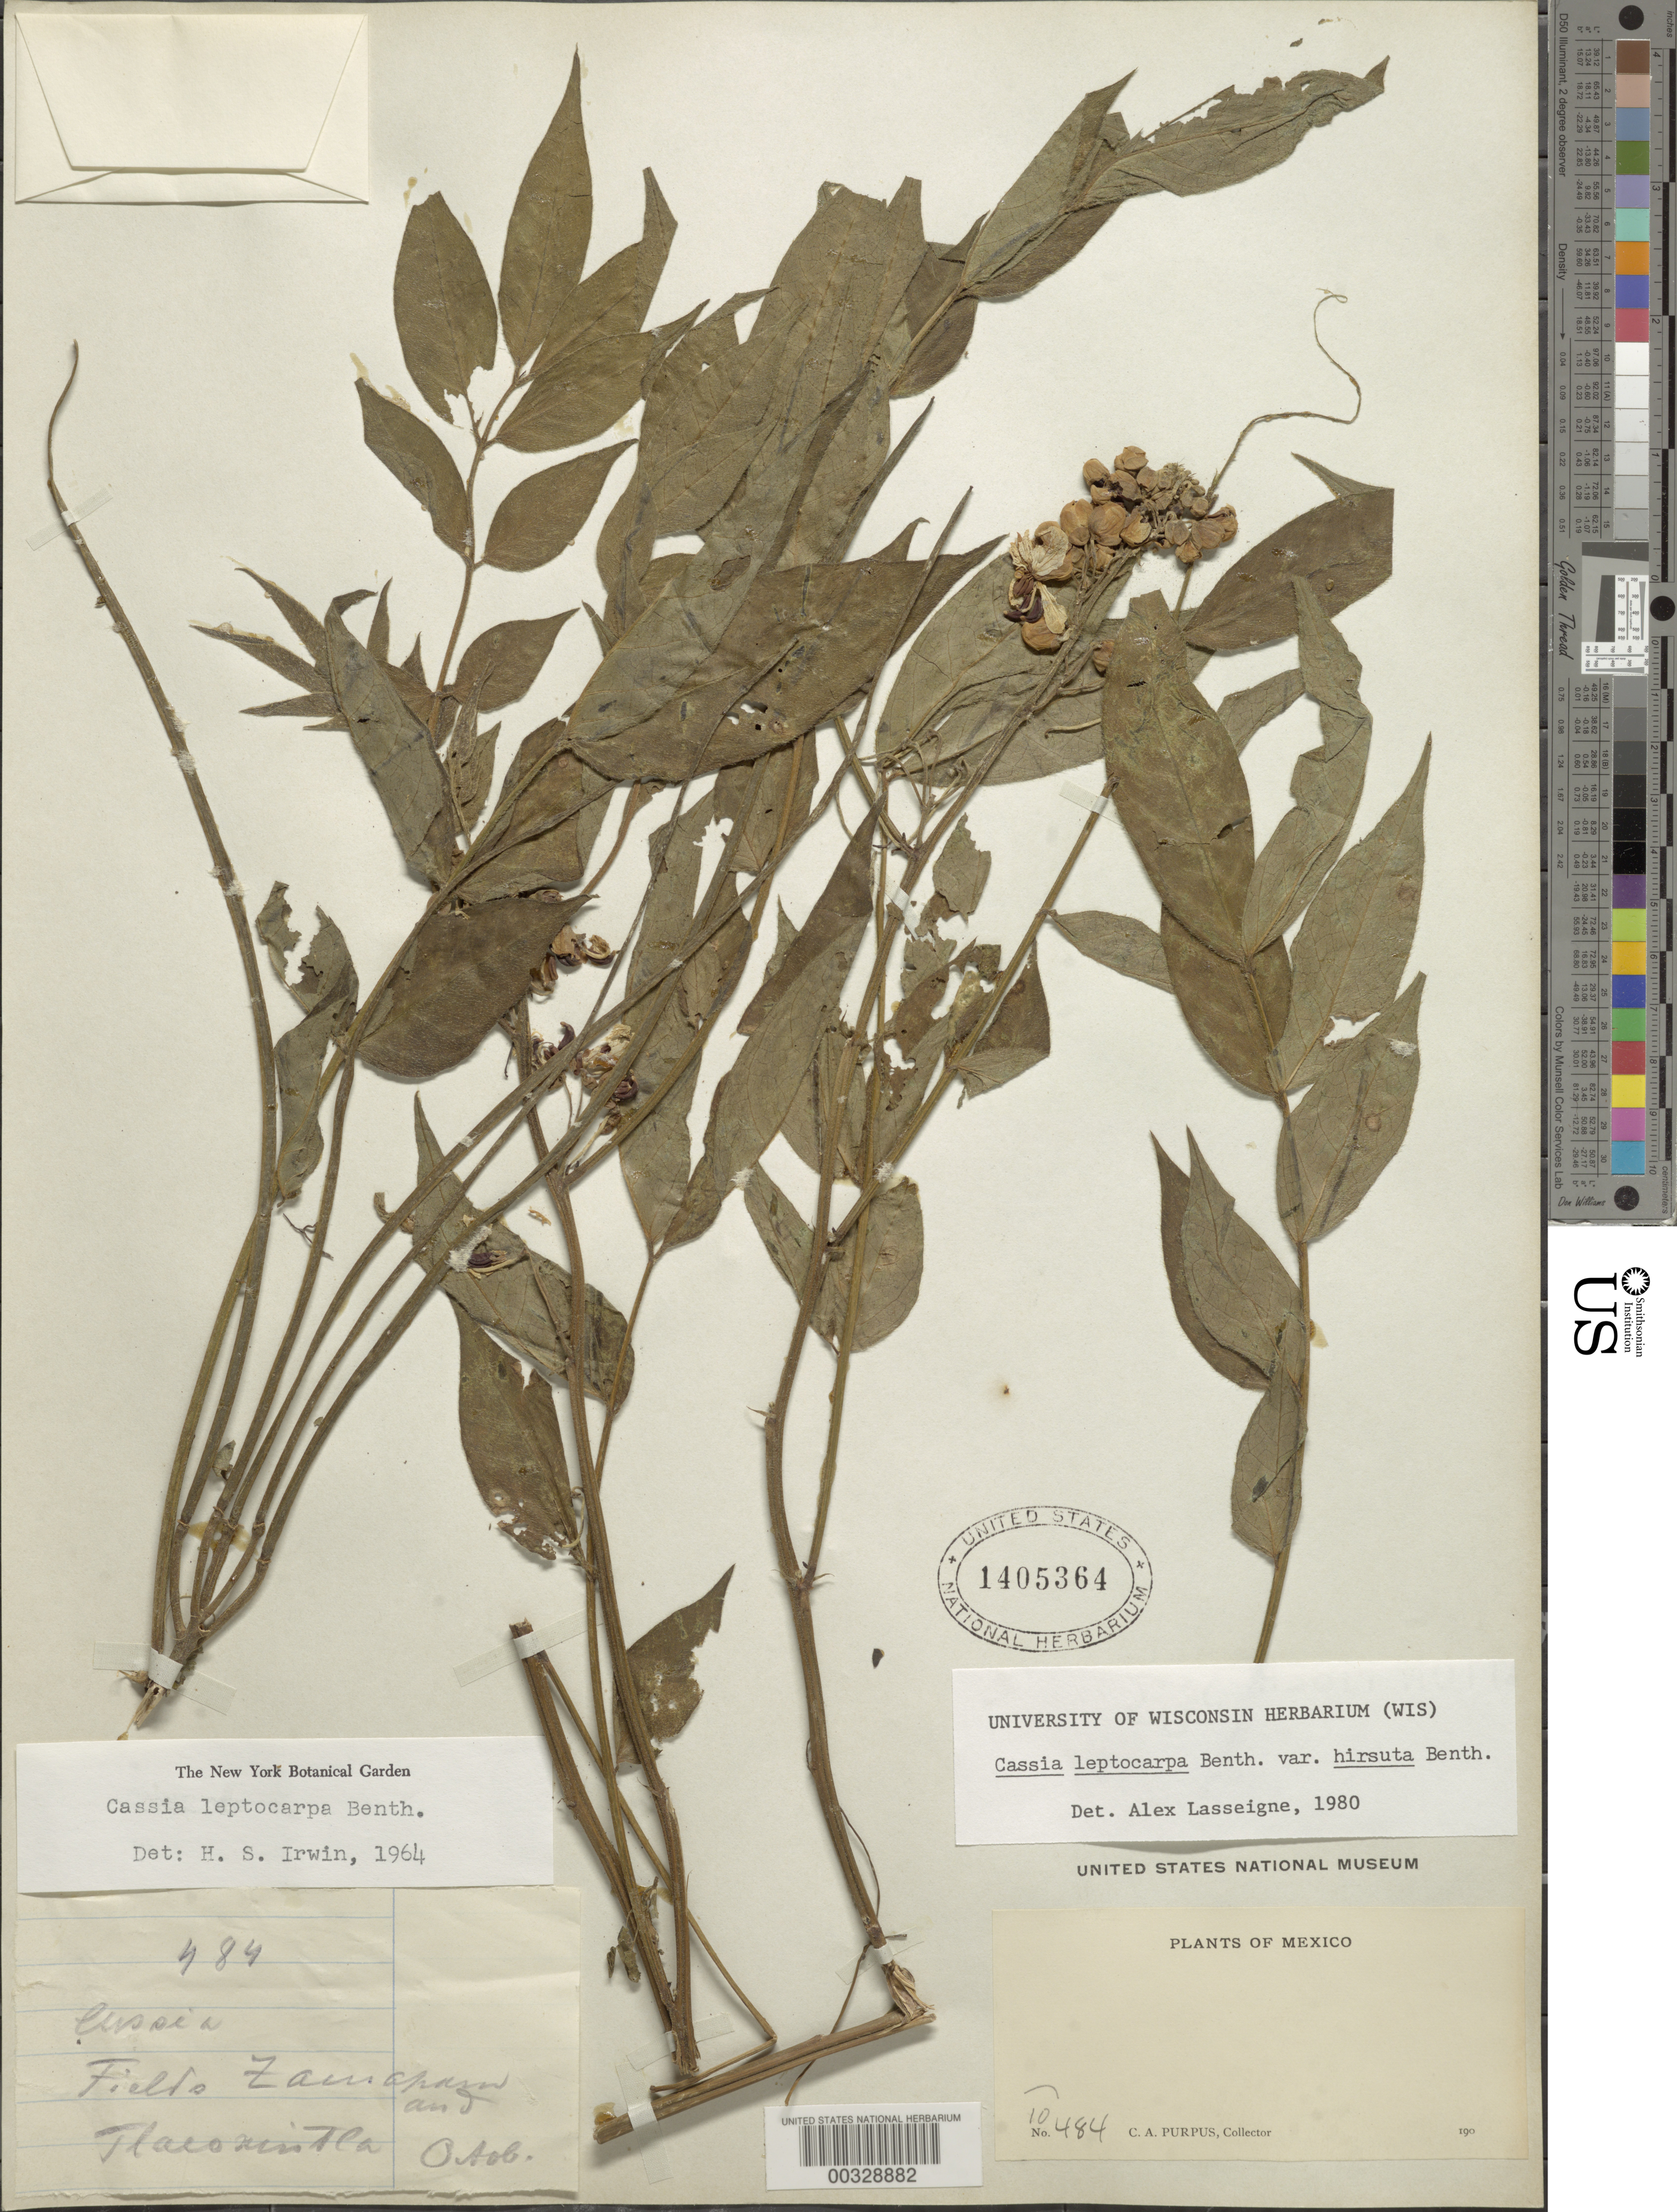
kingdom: Plantae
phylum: Tracheophyta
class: Magnoliopsida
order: Fabales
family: Fabaceae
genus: Senna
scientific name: Senna hirsuta var. leptocarpa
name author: (Benth.) H.S. Irwin & Barneby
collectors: C. A. Purpus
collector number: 10484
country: Mexico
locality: Zamapam and tlaconintla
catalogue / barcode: US 1405364